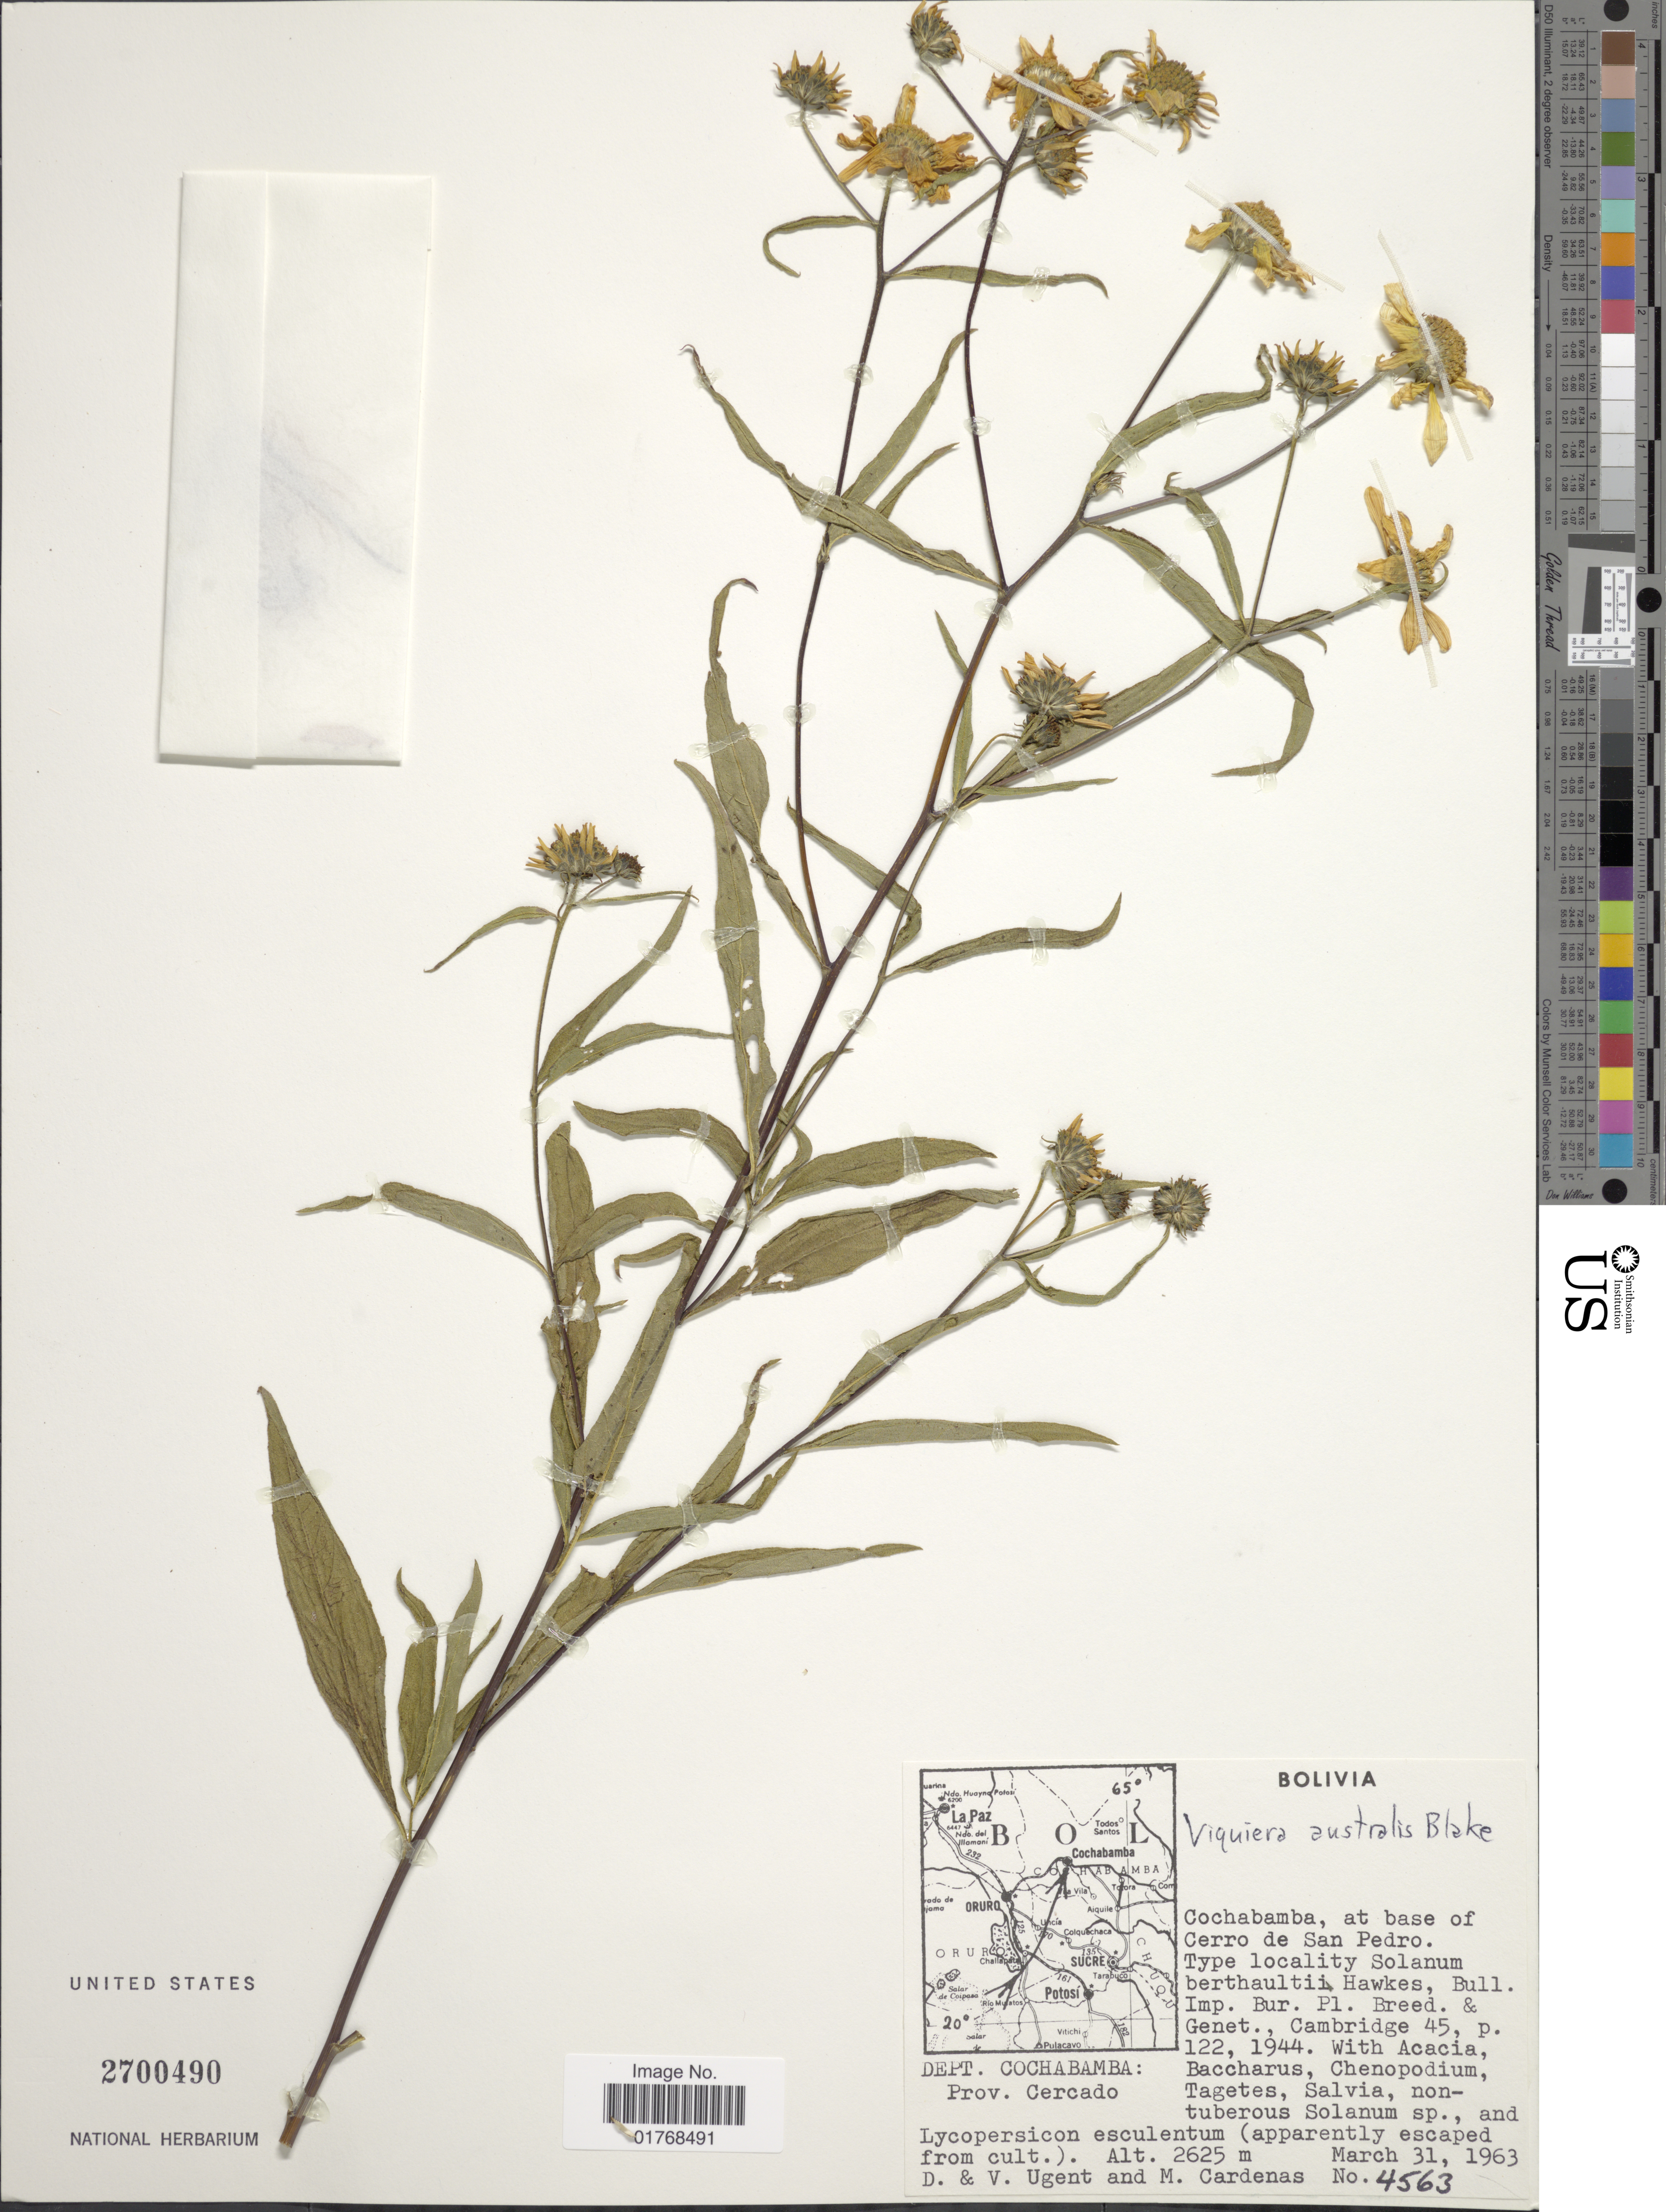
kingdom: Plantae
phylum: Tracheophyta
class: Magnoliopsida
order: Asterales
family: Asteraceae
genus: Viguiera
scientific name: Viguiera australis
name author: Blake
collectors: D. Ugent, V. Ugent & M. Cárdenas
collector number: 4563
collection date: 1963-03-31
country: Bolivia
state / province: Cochabamba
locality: Bolivia. Cochabamba, at base of Cerro de San Pedro. Dept. Cochabamba: Prov. Cercado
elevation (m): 2625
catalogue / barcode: US 2700490